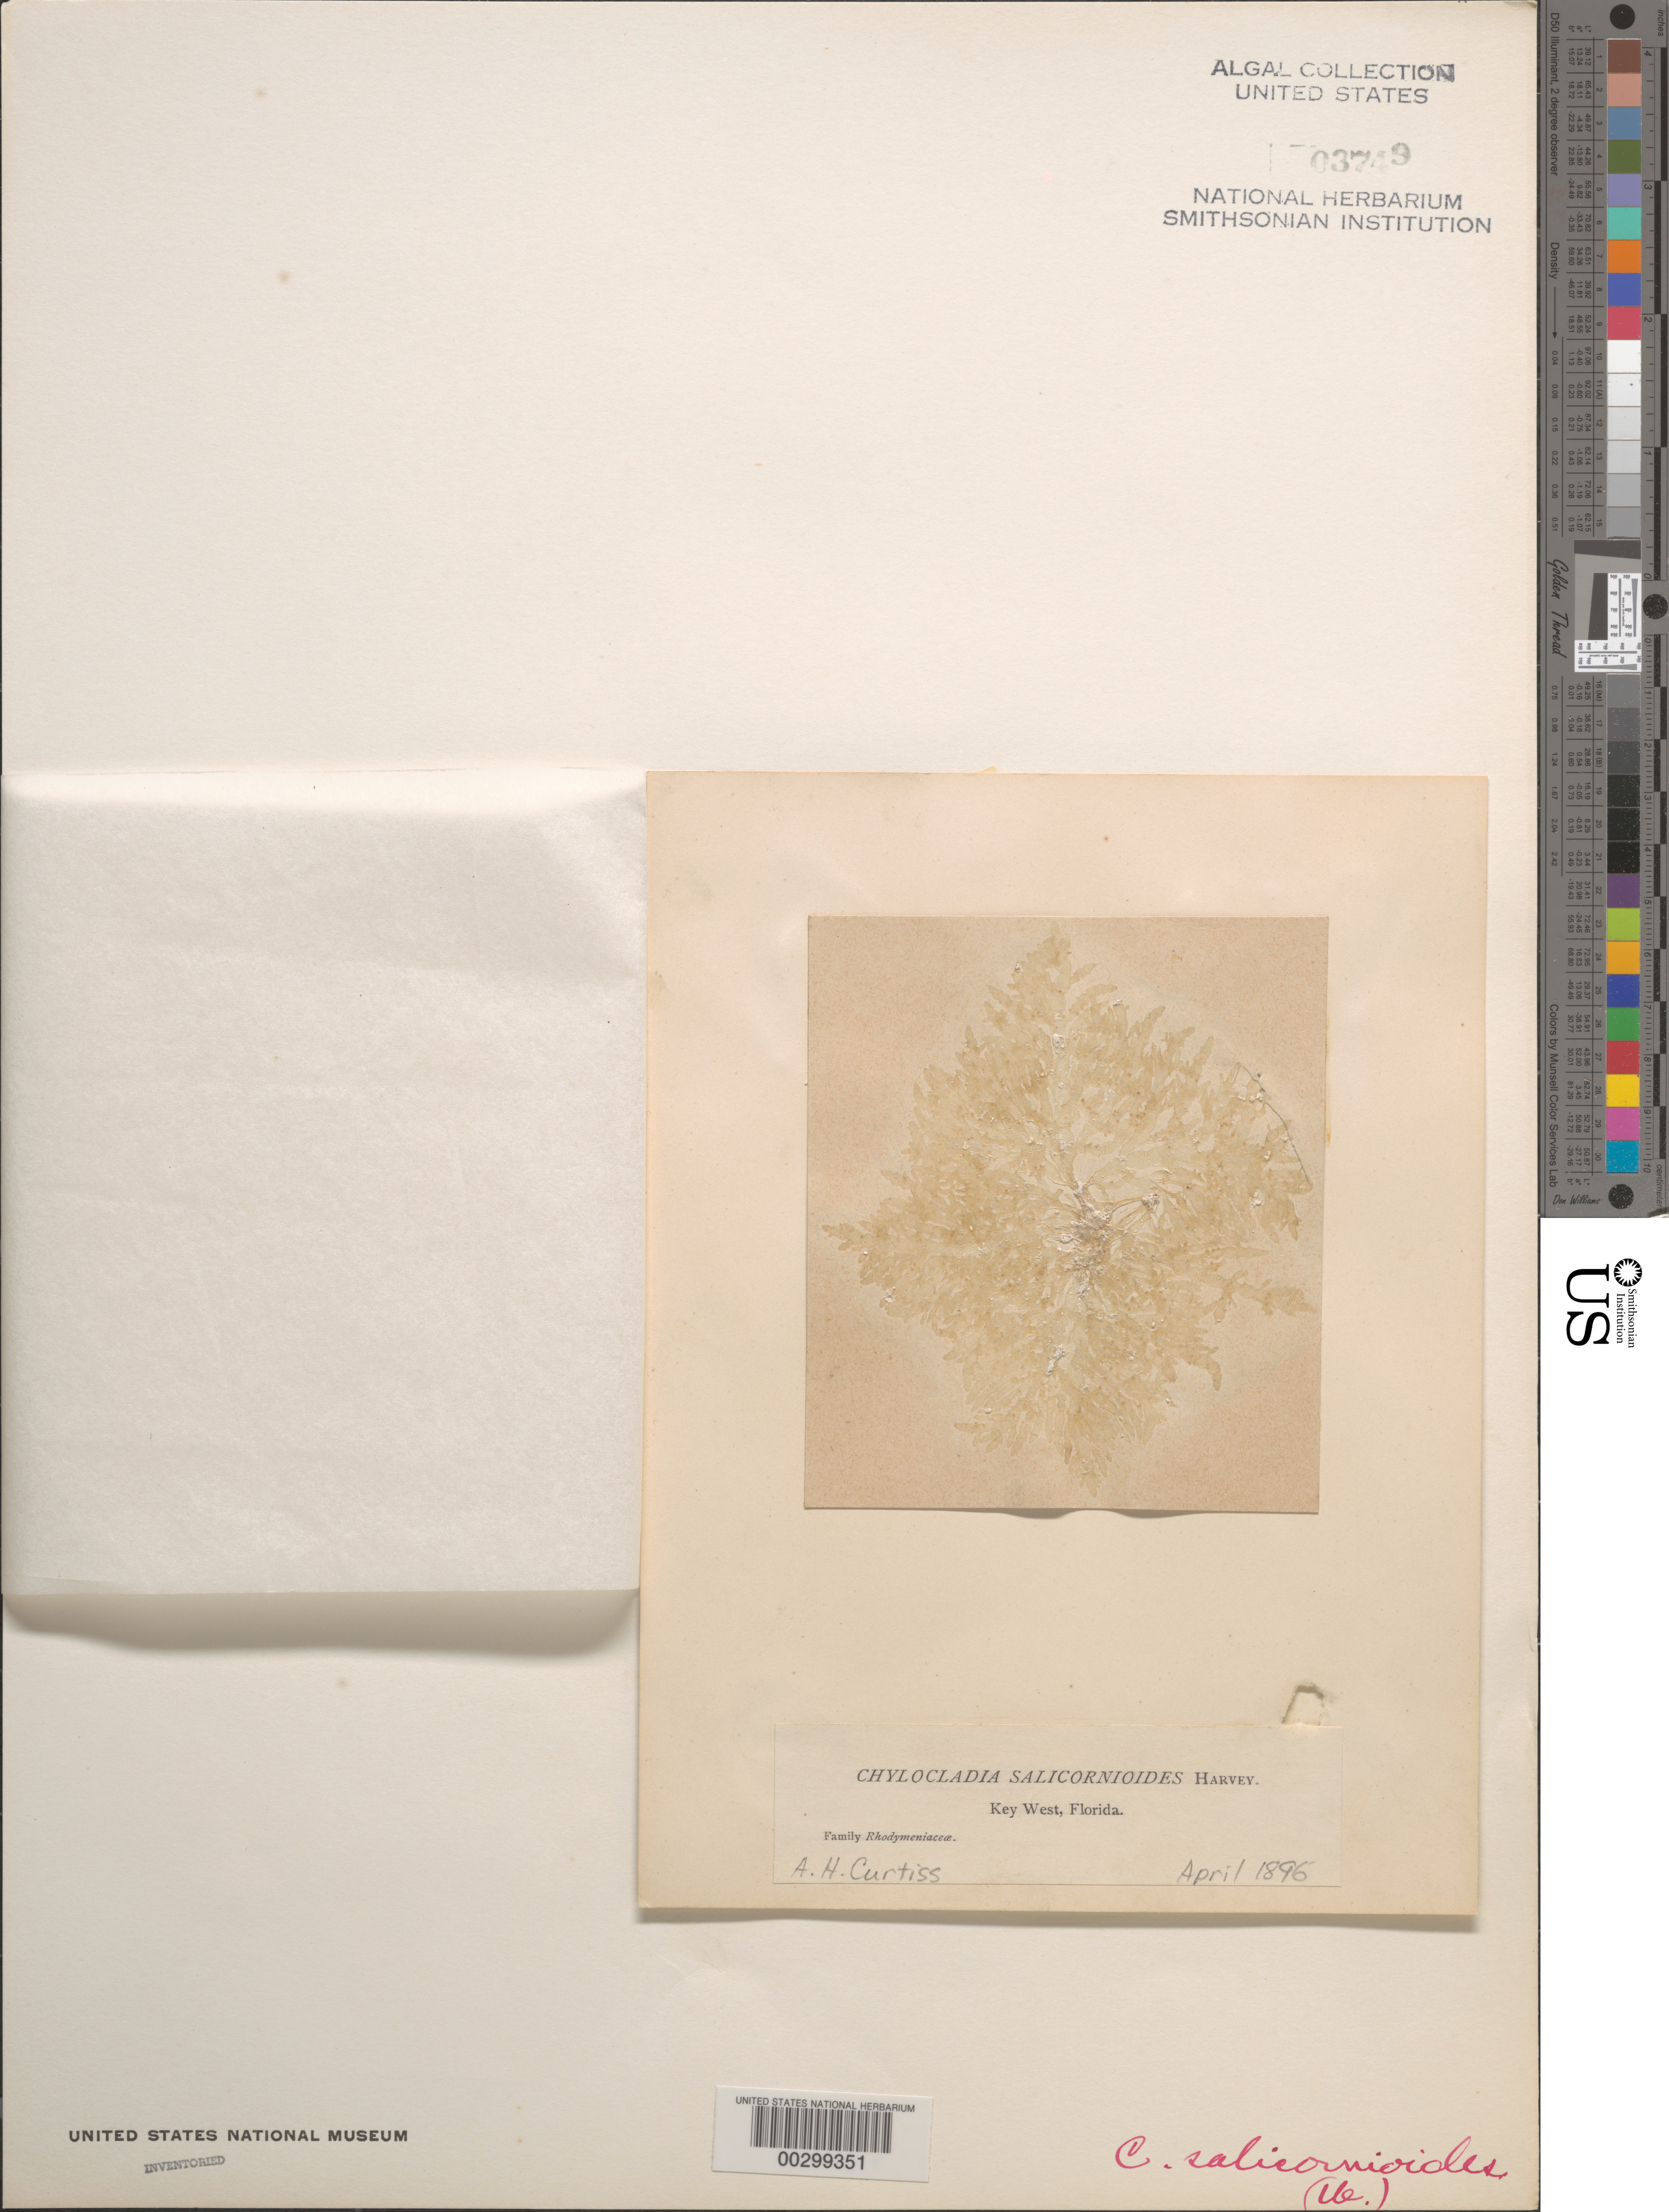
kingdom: Plantae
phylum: Rhodophyta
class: Florideophyceae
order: Rhodymeniales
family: Champiaceae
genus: Champia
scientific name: Champia salicornioides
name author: Harv.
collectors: A. H. Curtiss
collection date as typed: Apr 1896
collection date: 1896-04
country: United States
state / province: Florida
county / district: Monroe County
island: Key West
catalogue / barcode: US 3749